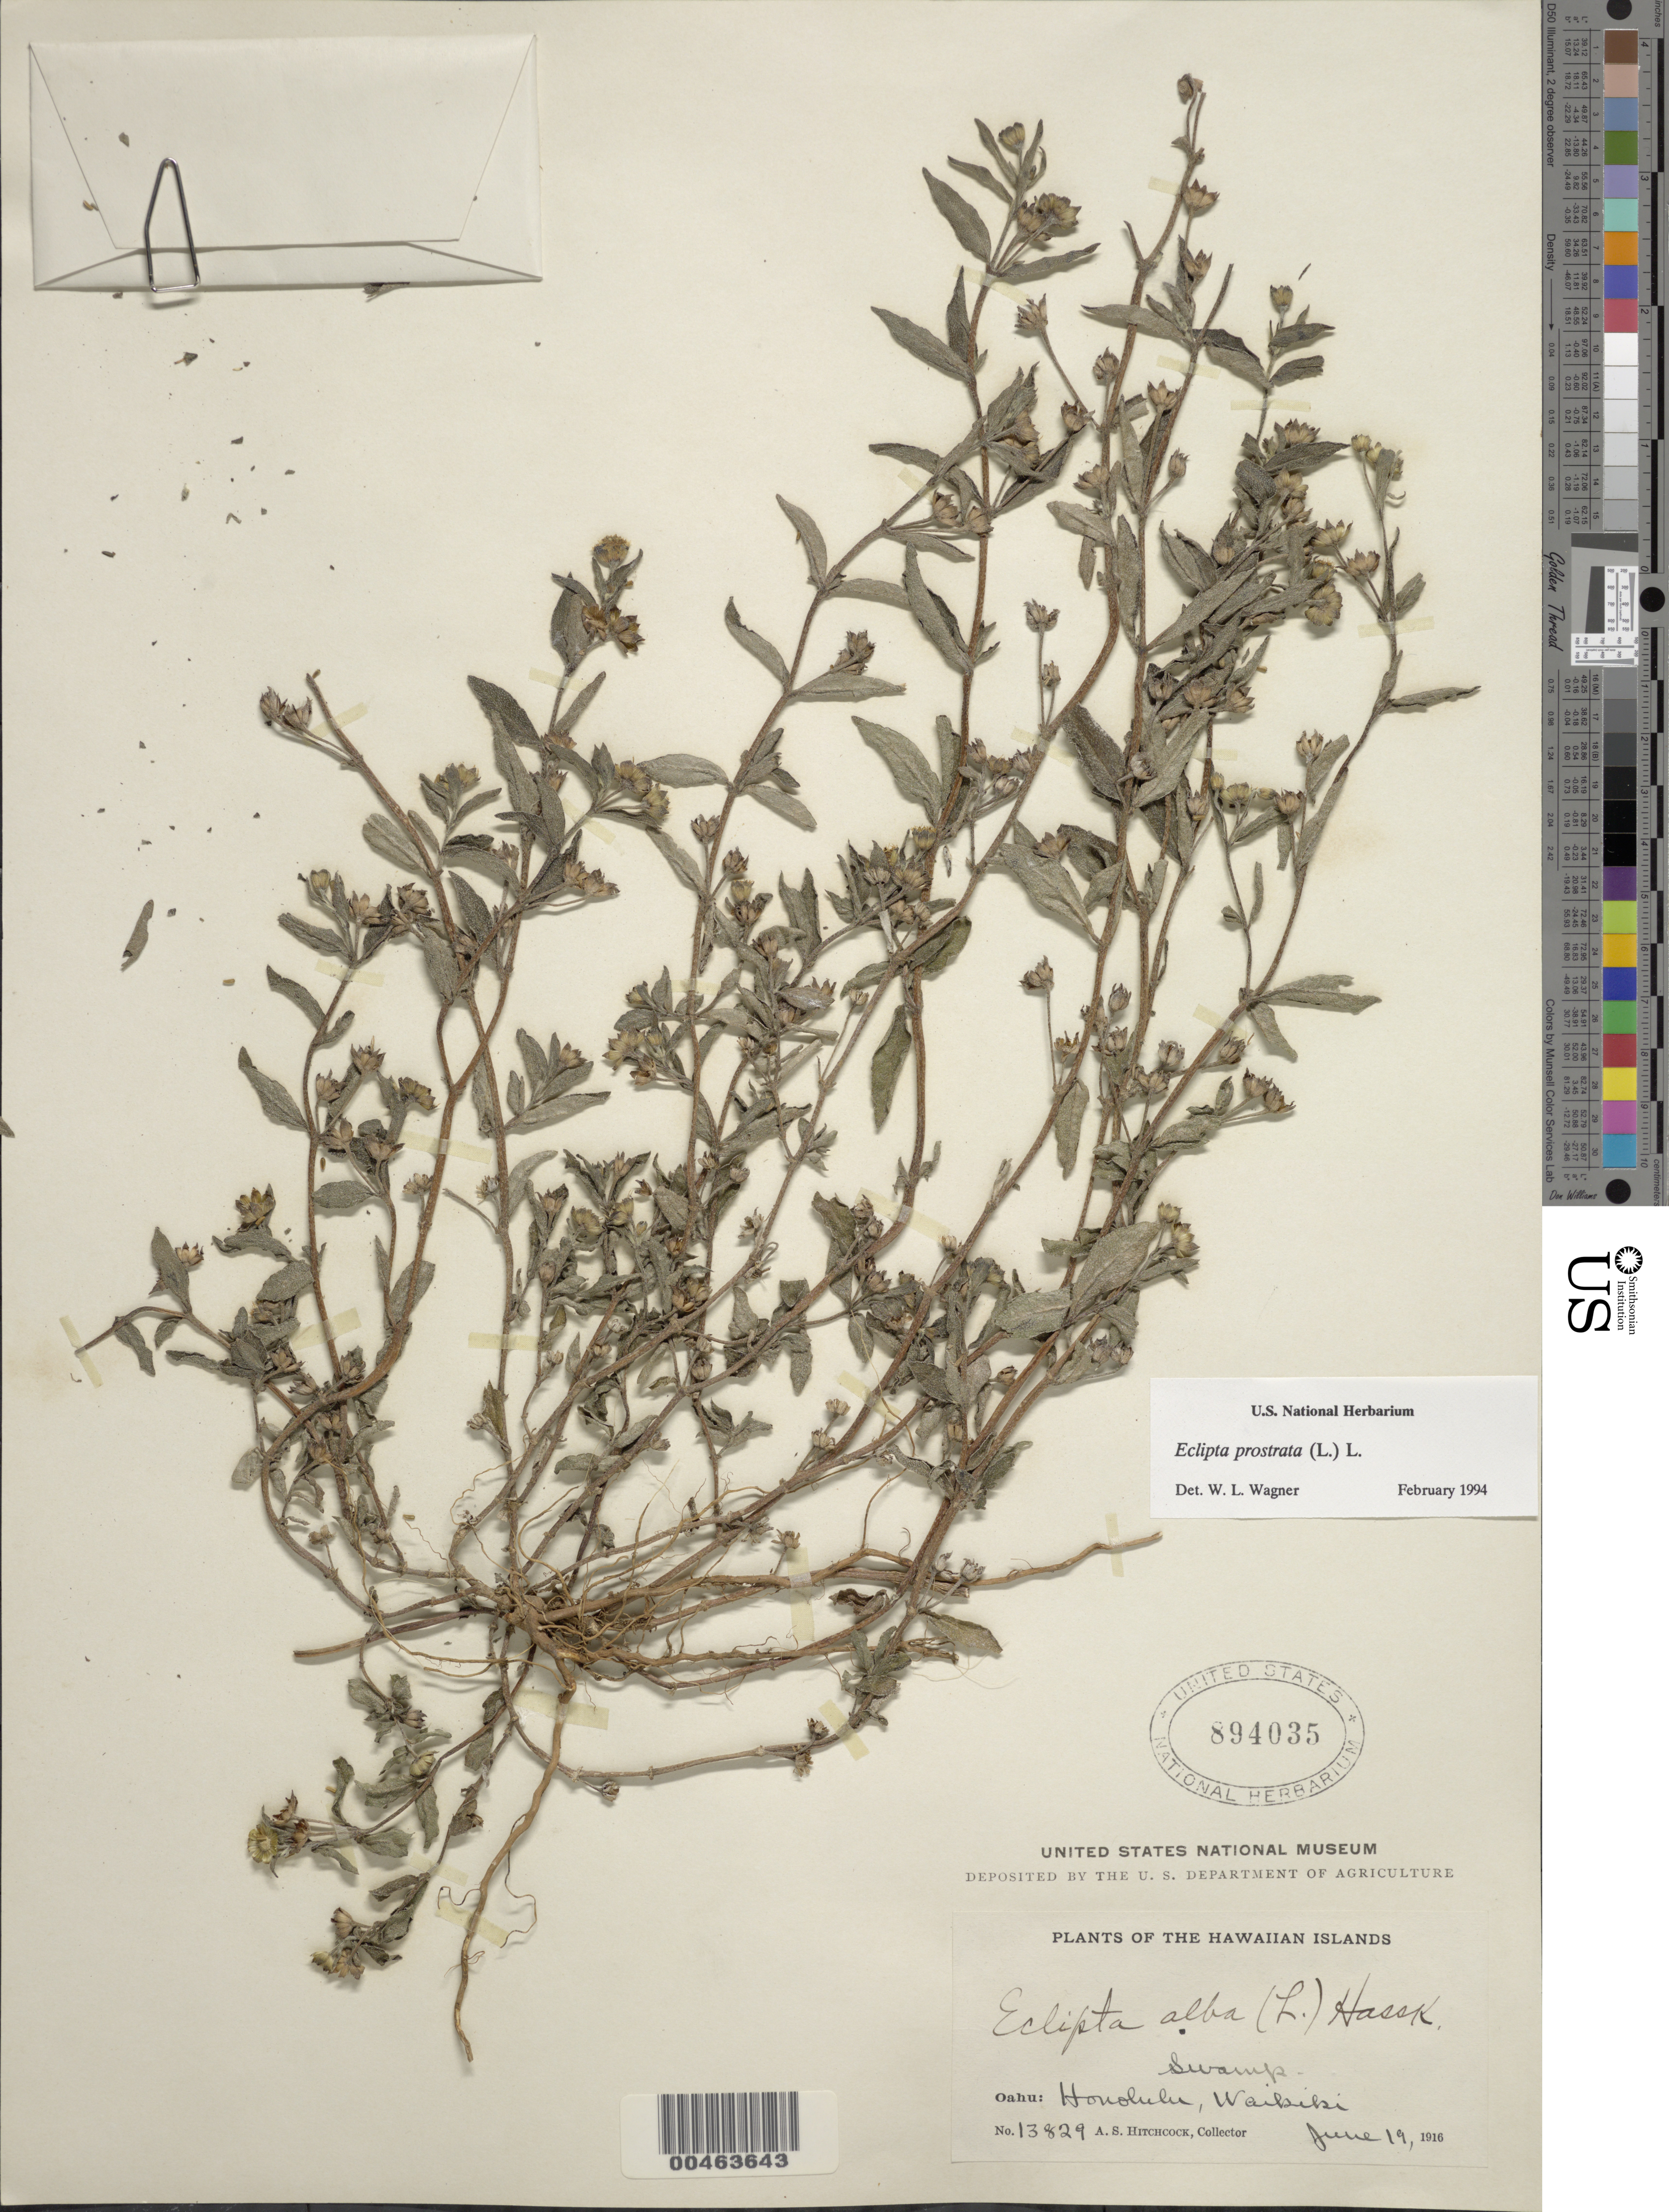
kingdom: Plantae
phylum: Tracheophyta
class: Magnoliopsida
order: Asterales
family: Asteraceae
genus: Eclipta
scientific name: Eclipta prostrata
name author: (L.) L.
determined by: Wagner, W. L., (BOT), Smithsonian Institution - National Museum of Natural History (UNITED STATES)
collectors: A. S. Hitchcock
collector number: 13829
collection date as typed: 19 Jun 1916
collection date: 1916-06-19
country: United States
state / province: Hawaii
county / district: Honolulu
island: Oahu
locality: Honolulu, Waikiki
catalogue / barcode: US 894035